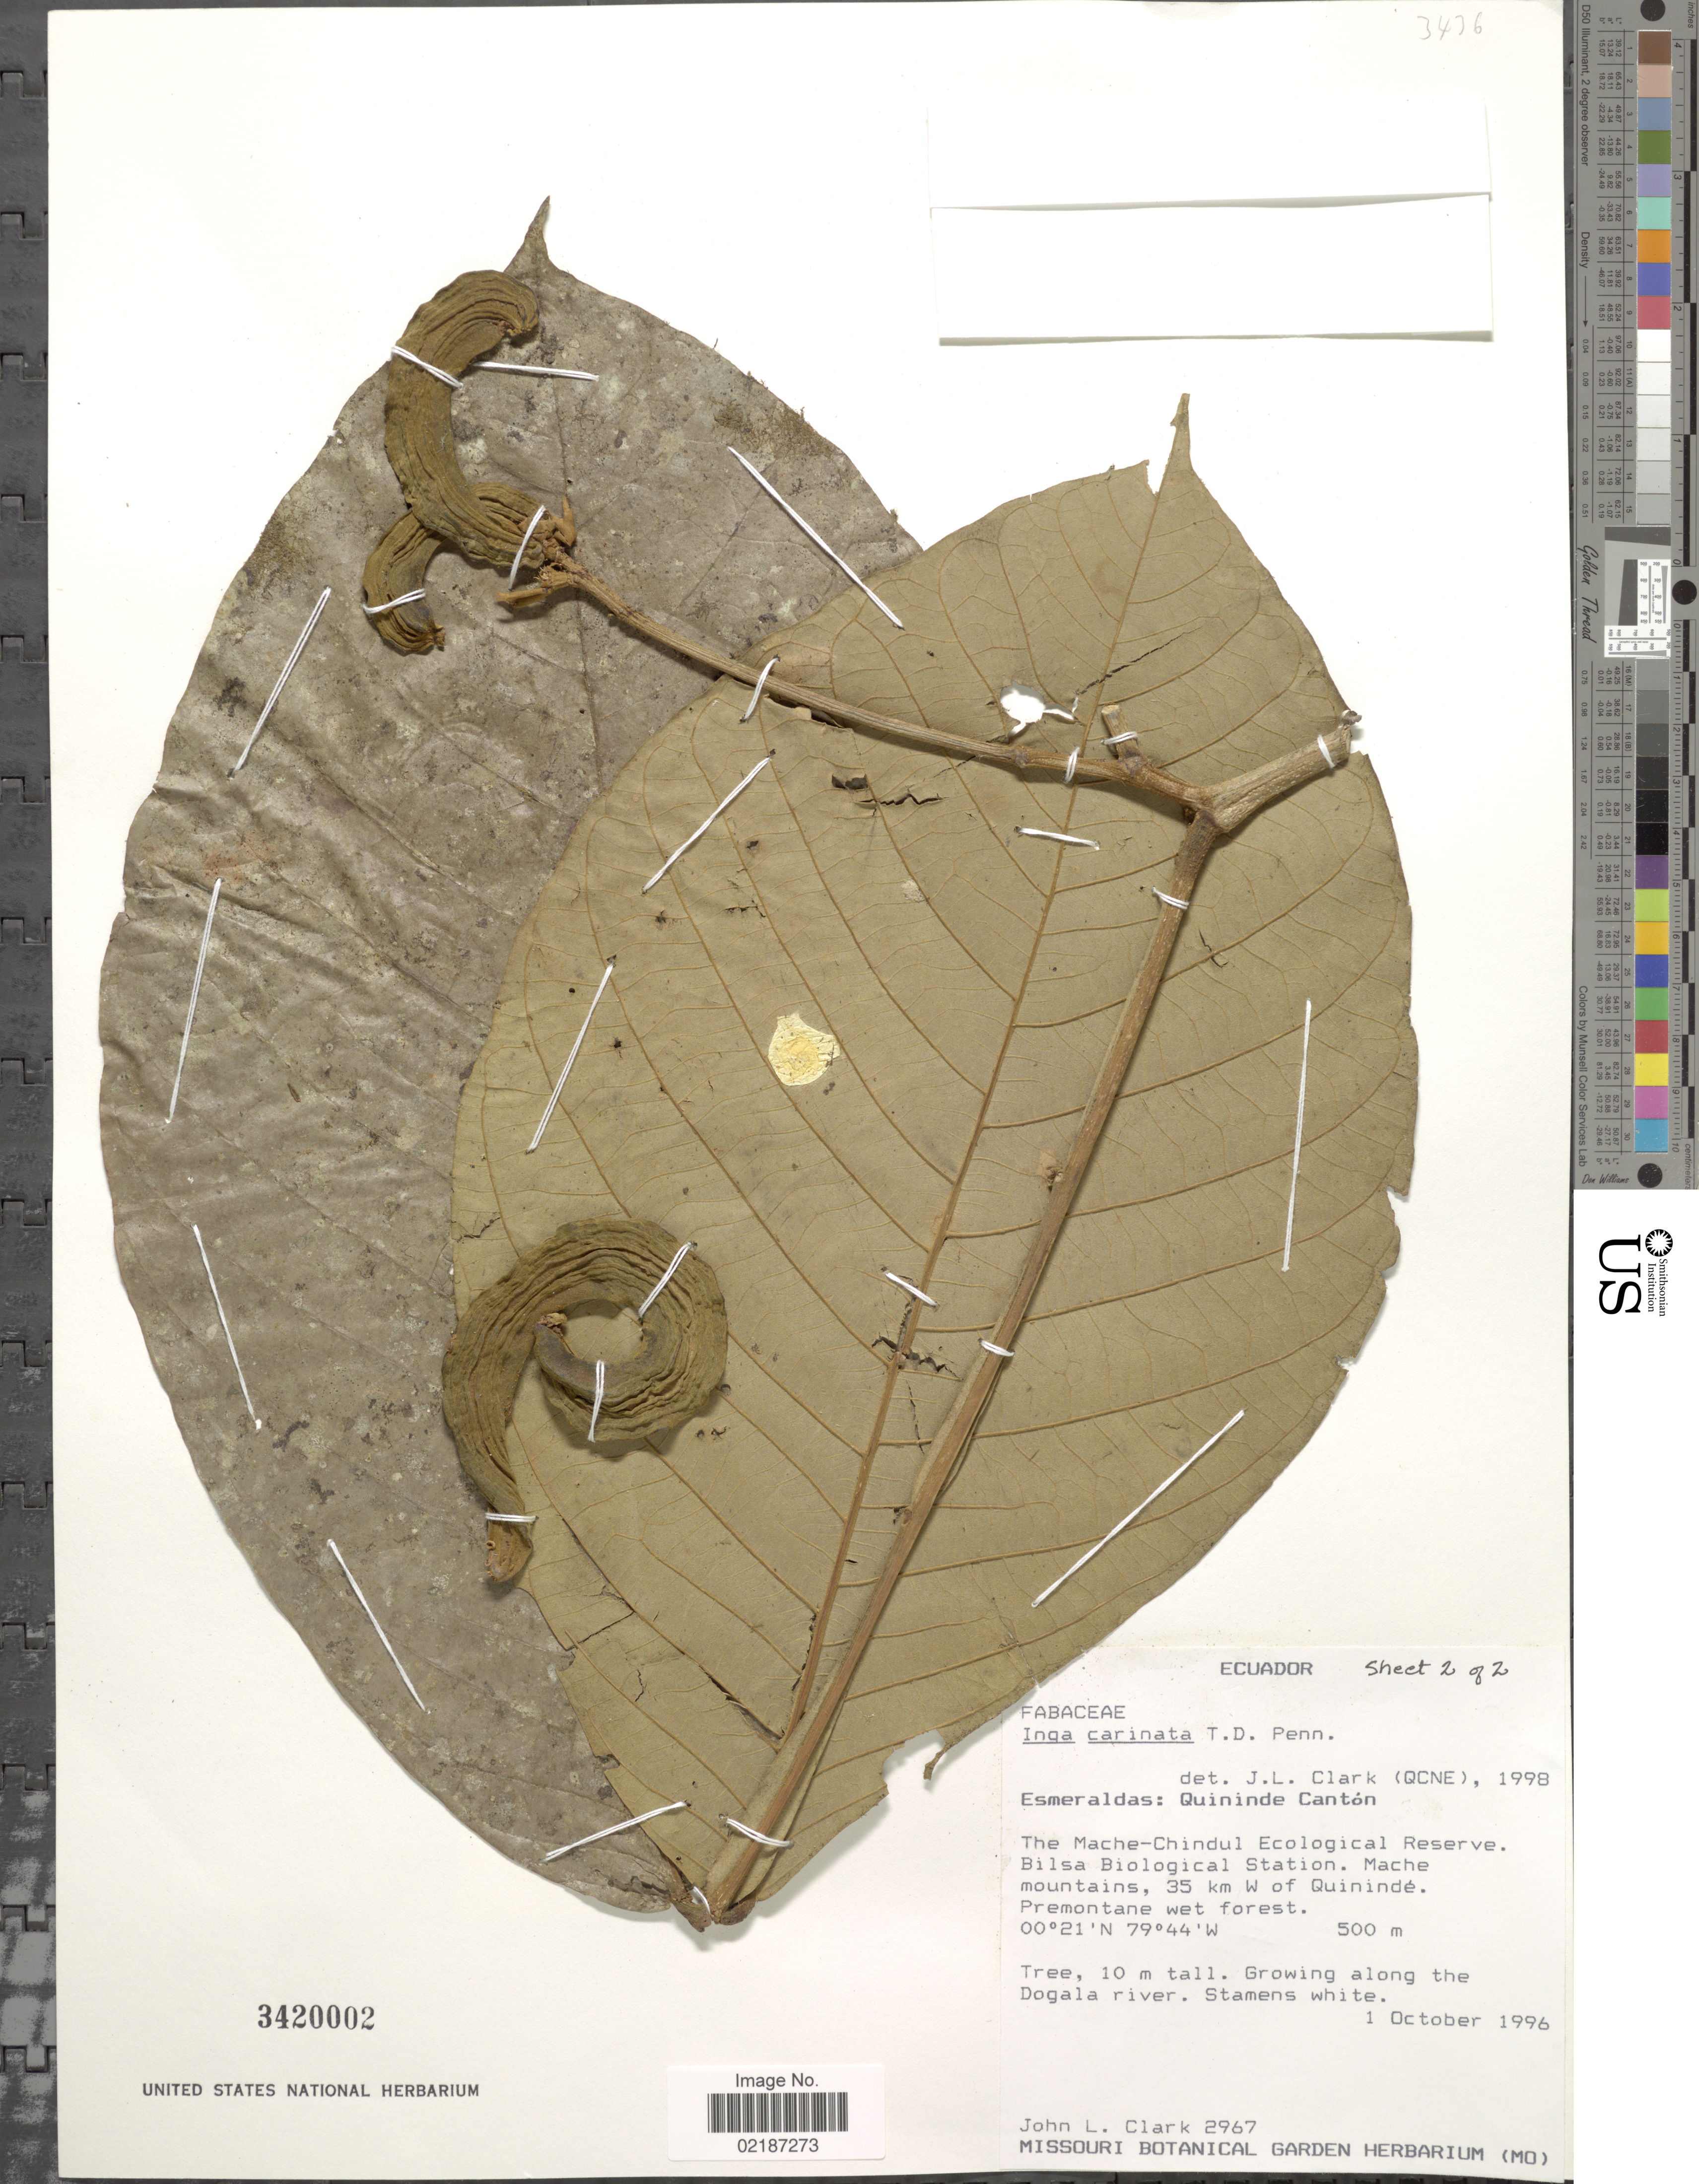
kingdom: Plantae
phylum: Tracheophyta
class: Magnoliopsida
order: Fabales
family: Fabaceae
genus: Inga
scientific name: Inga carinata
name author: T.D. Penn.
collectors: J. L. Clark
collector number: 2967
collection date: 1996-10-01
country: Ecuador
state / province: Esmeraldas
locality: Quininde Cantón, The Mache-Chindul Ecological Reserve, Bilsa Biological Station, Mache mountains, 35 km W of Quinindé, premontane wet forest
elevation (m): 500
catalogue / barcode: US 3420002